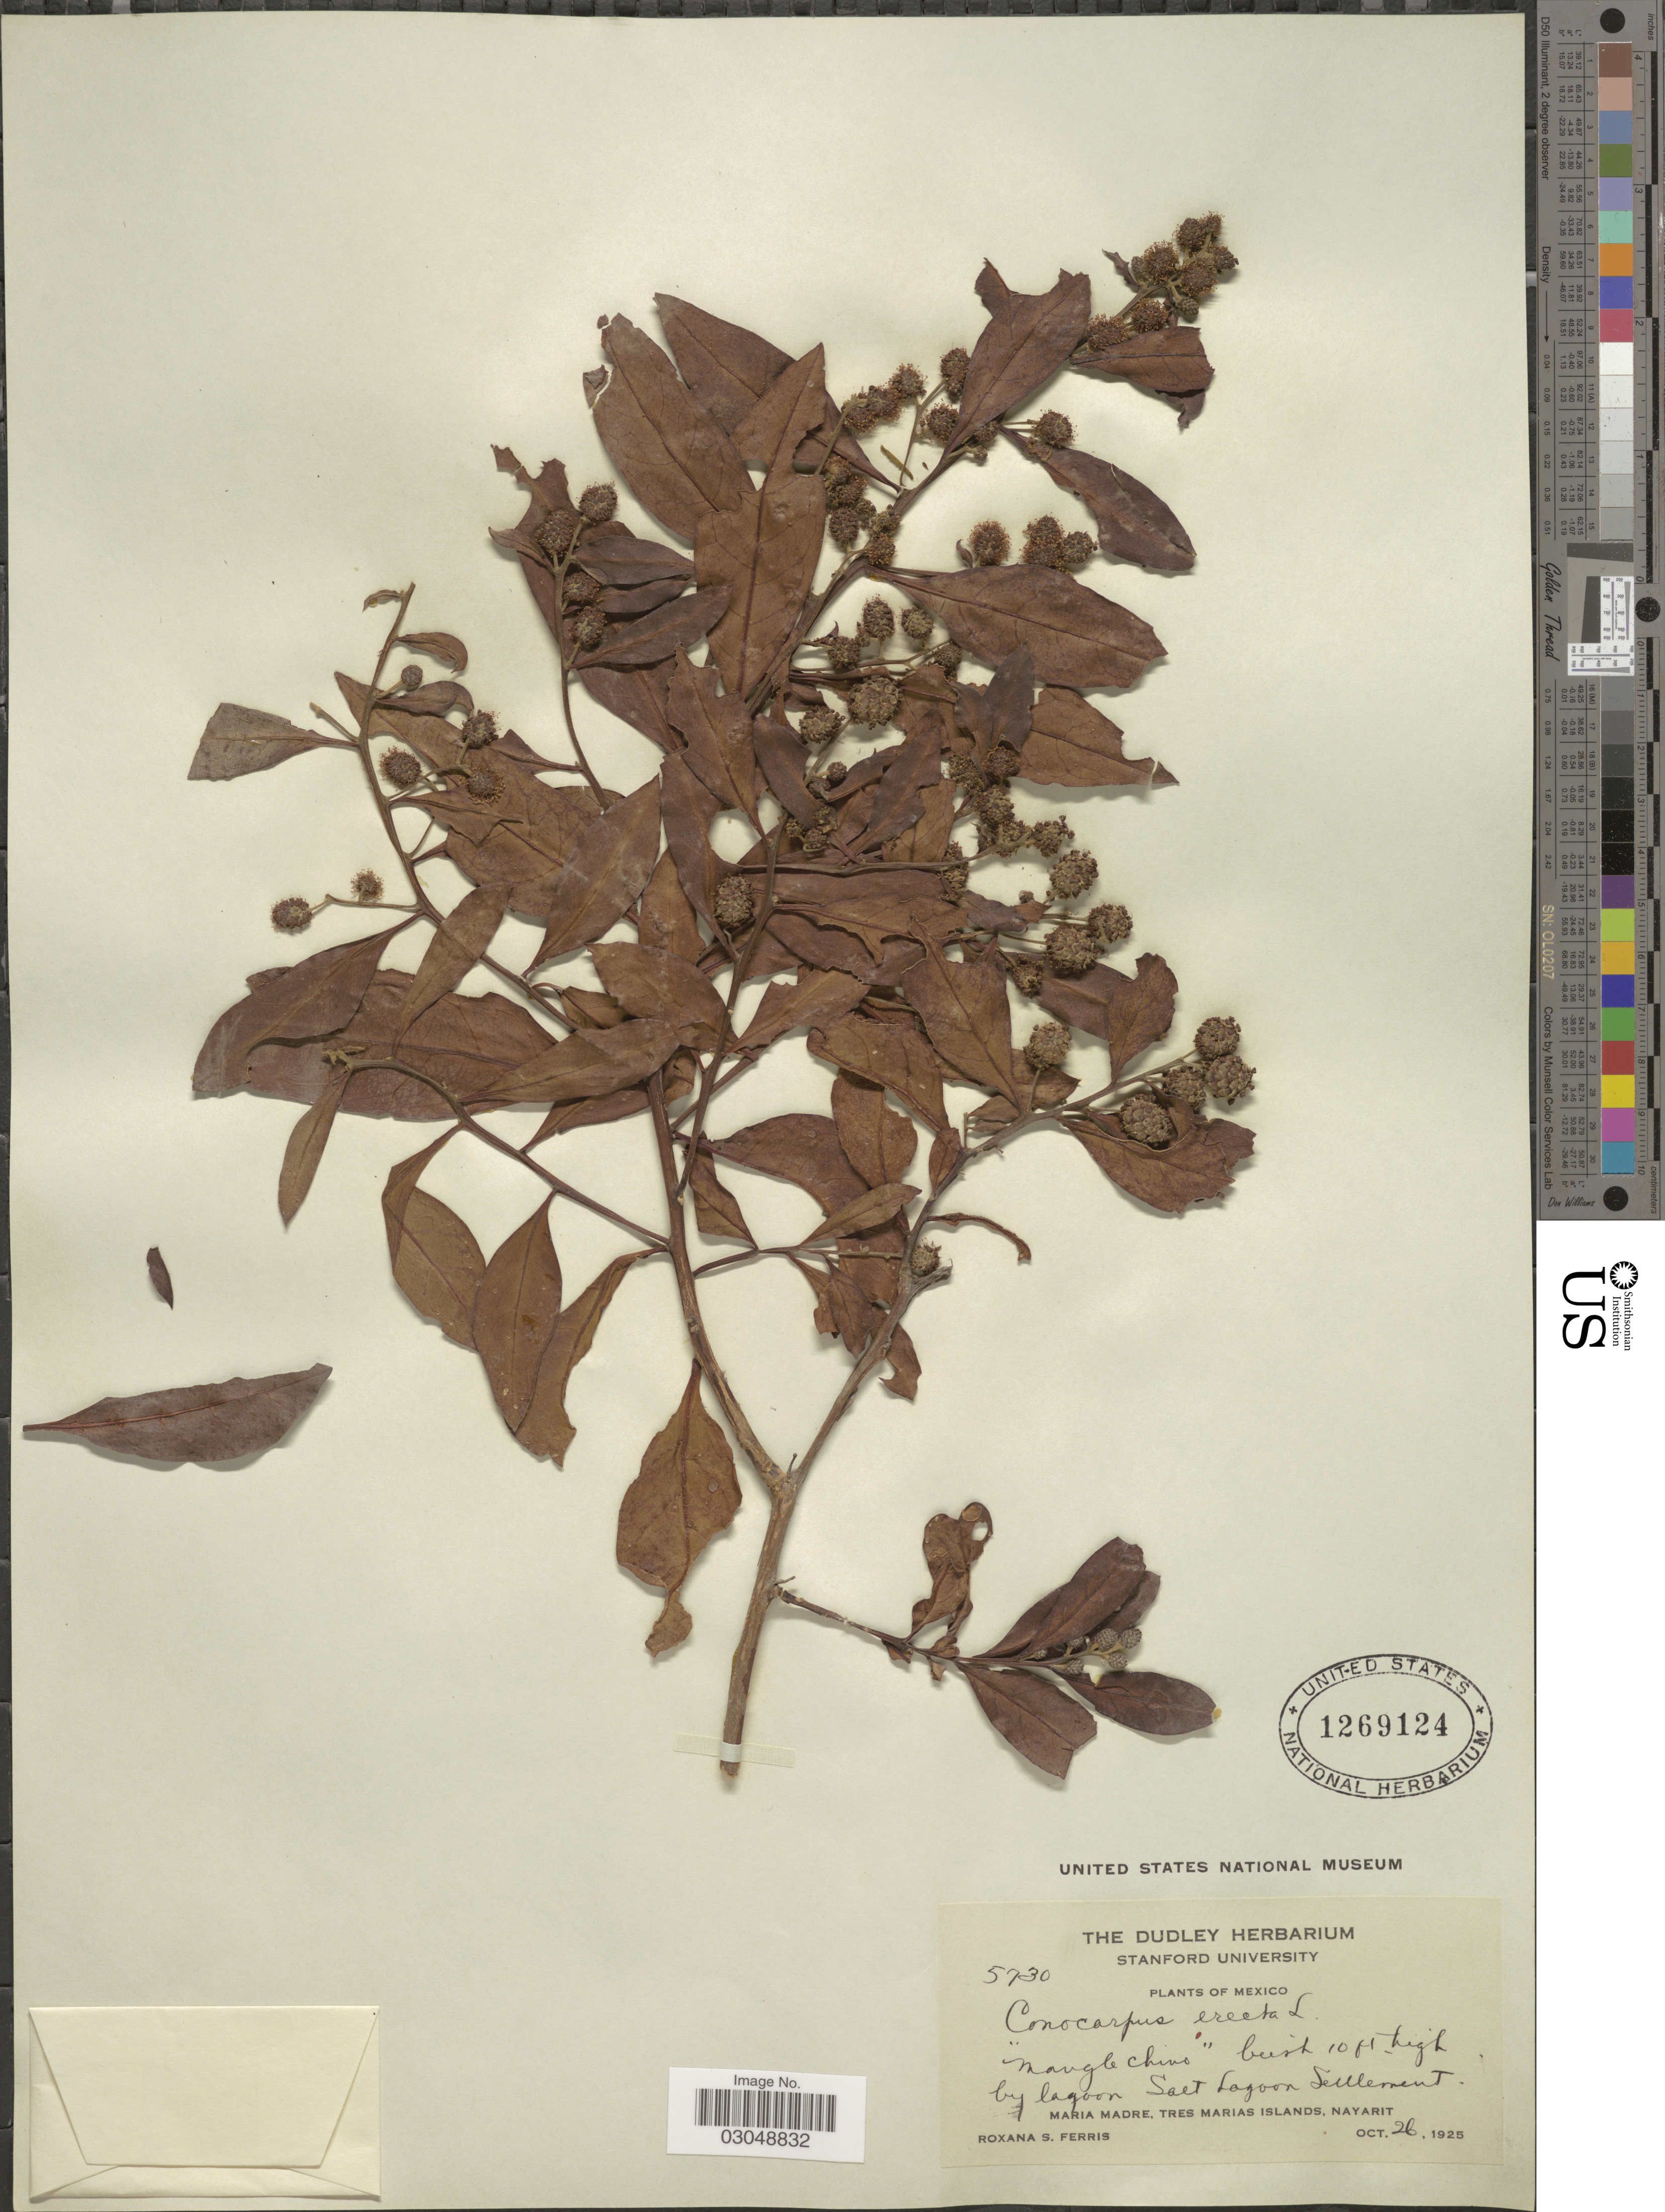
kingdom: Plantae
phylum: Tracheophyta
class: Magnoliopsida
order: Myrtales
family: Combretaceae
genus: Conocarpus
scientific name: Conocarpus erectus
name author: L.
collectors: R. S. Ferris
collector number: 5730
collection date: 1925-10-26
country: Mexico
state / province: Nayarit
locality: By lagoon Salt Lagoon Settlement. Maria Madre, Tres Marias Islands.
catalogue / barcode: US 1269124